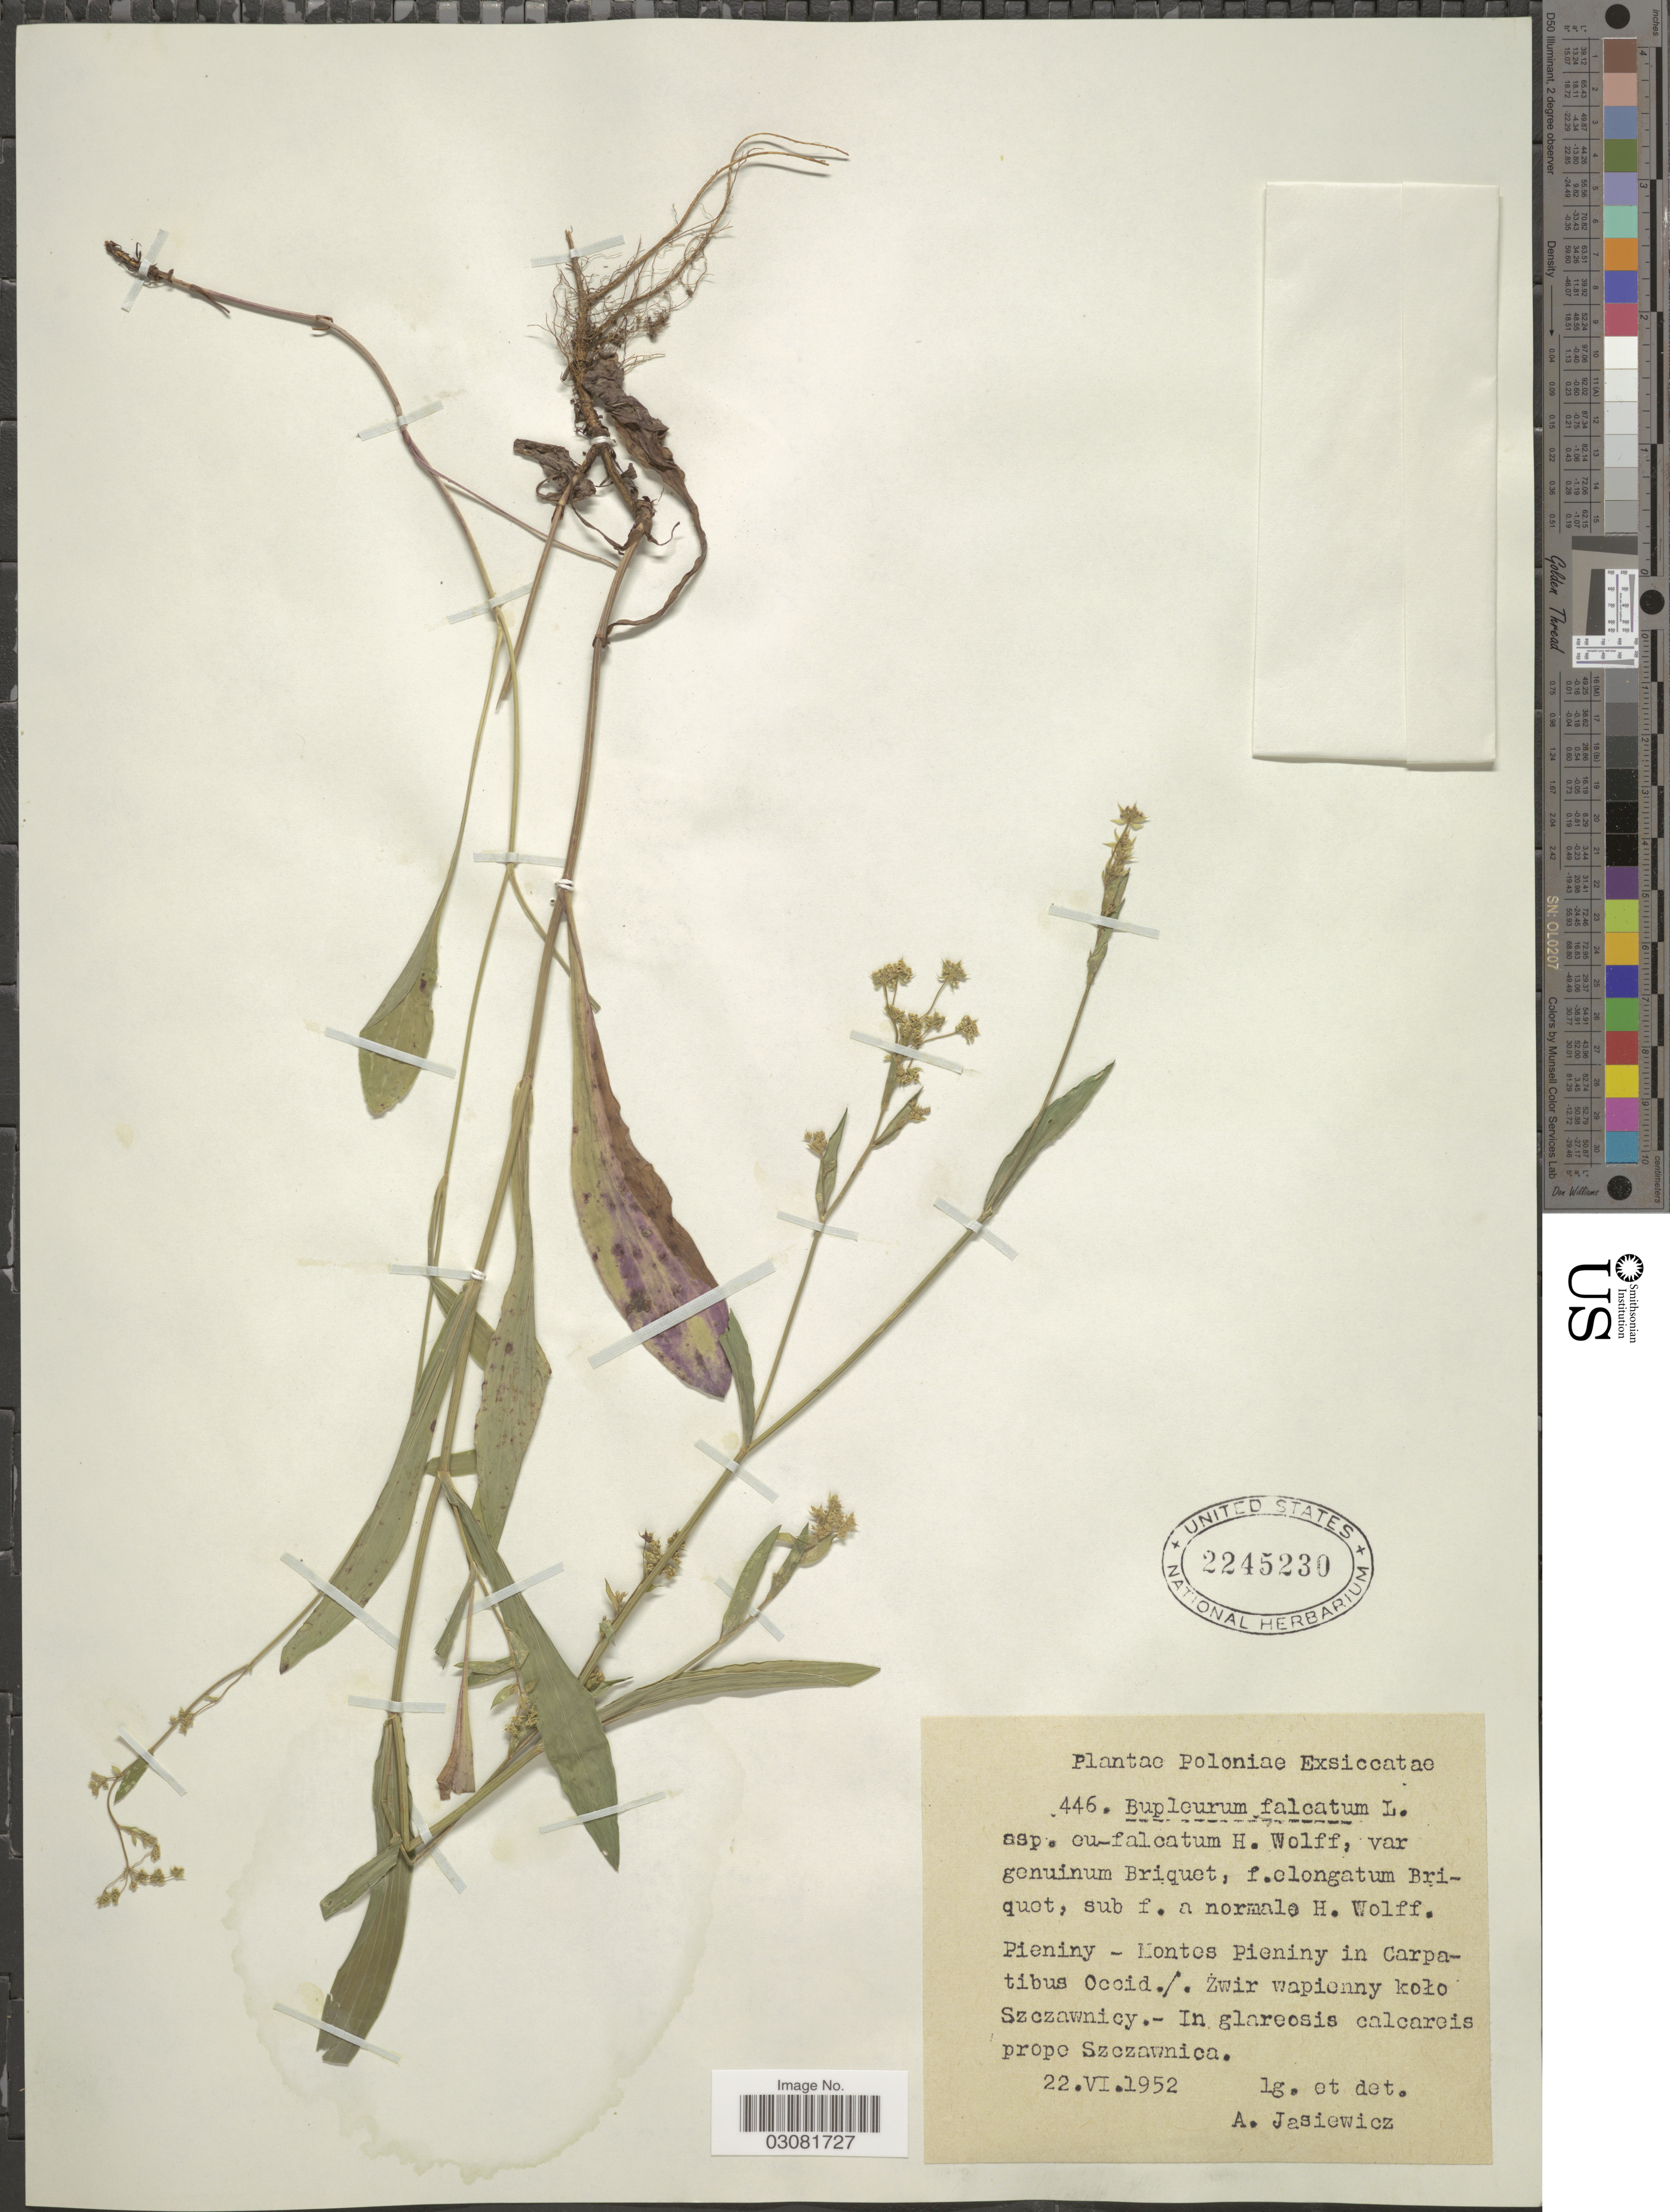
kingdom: Plantae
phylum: Tracheophyta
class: Magnoliopsida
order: Apiales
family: Apiaceae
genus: Bupleurum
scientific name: Bupleurum falcatum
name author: L.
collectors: A. Jasiewicz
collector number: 446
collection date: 1952-06-22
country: Poland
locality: Pieniny - Montes Pieniny in Carpatibus Occid./. Zwir wapienny kolo Szczawnicy.- In glareosis calcareis prope Szezawnica.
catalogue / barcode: US 2245230